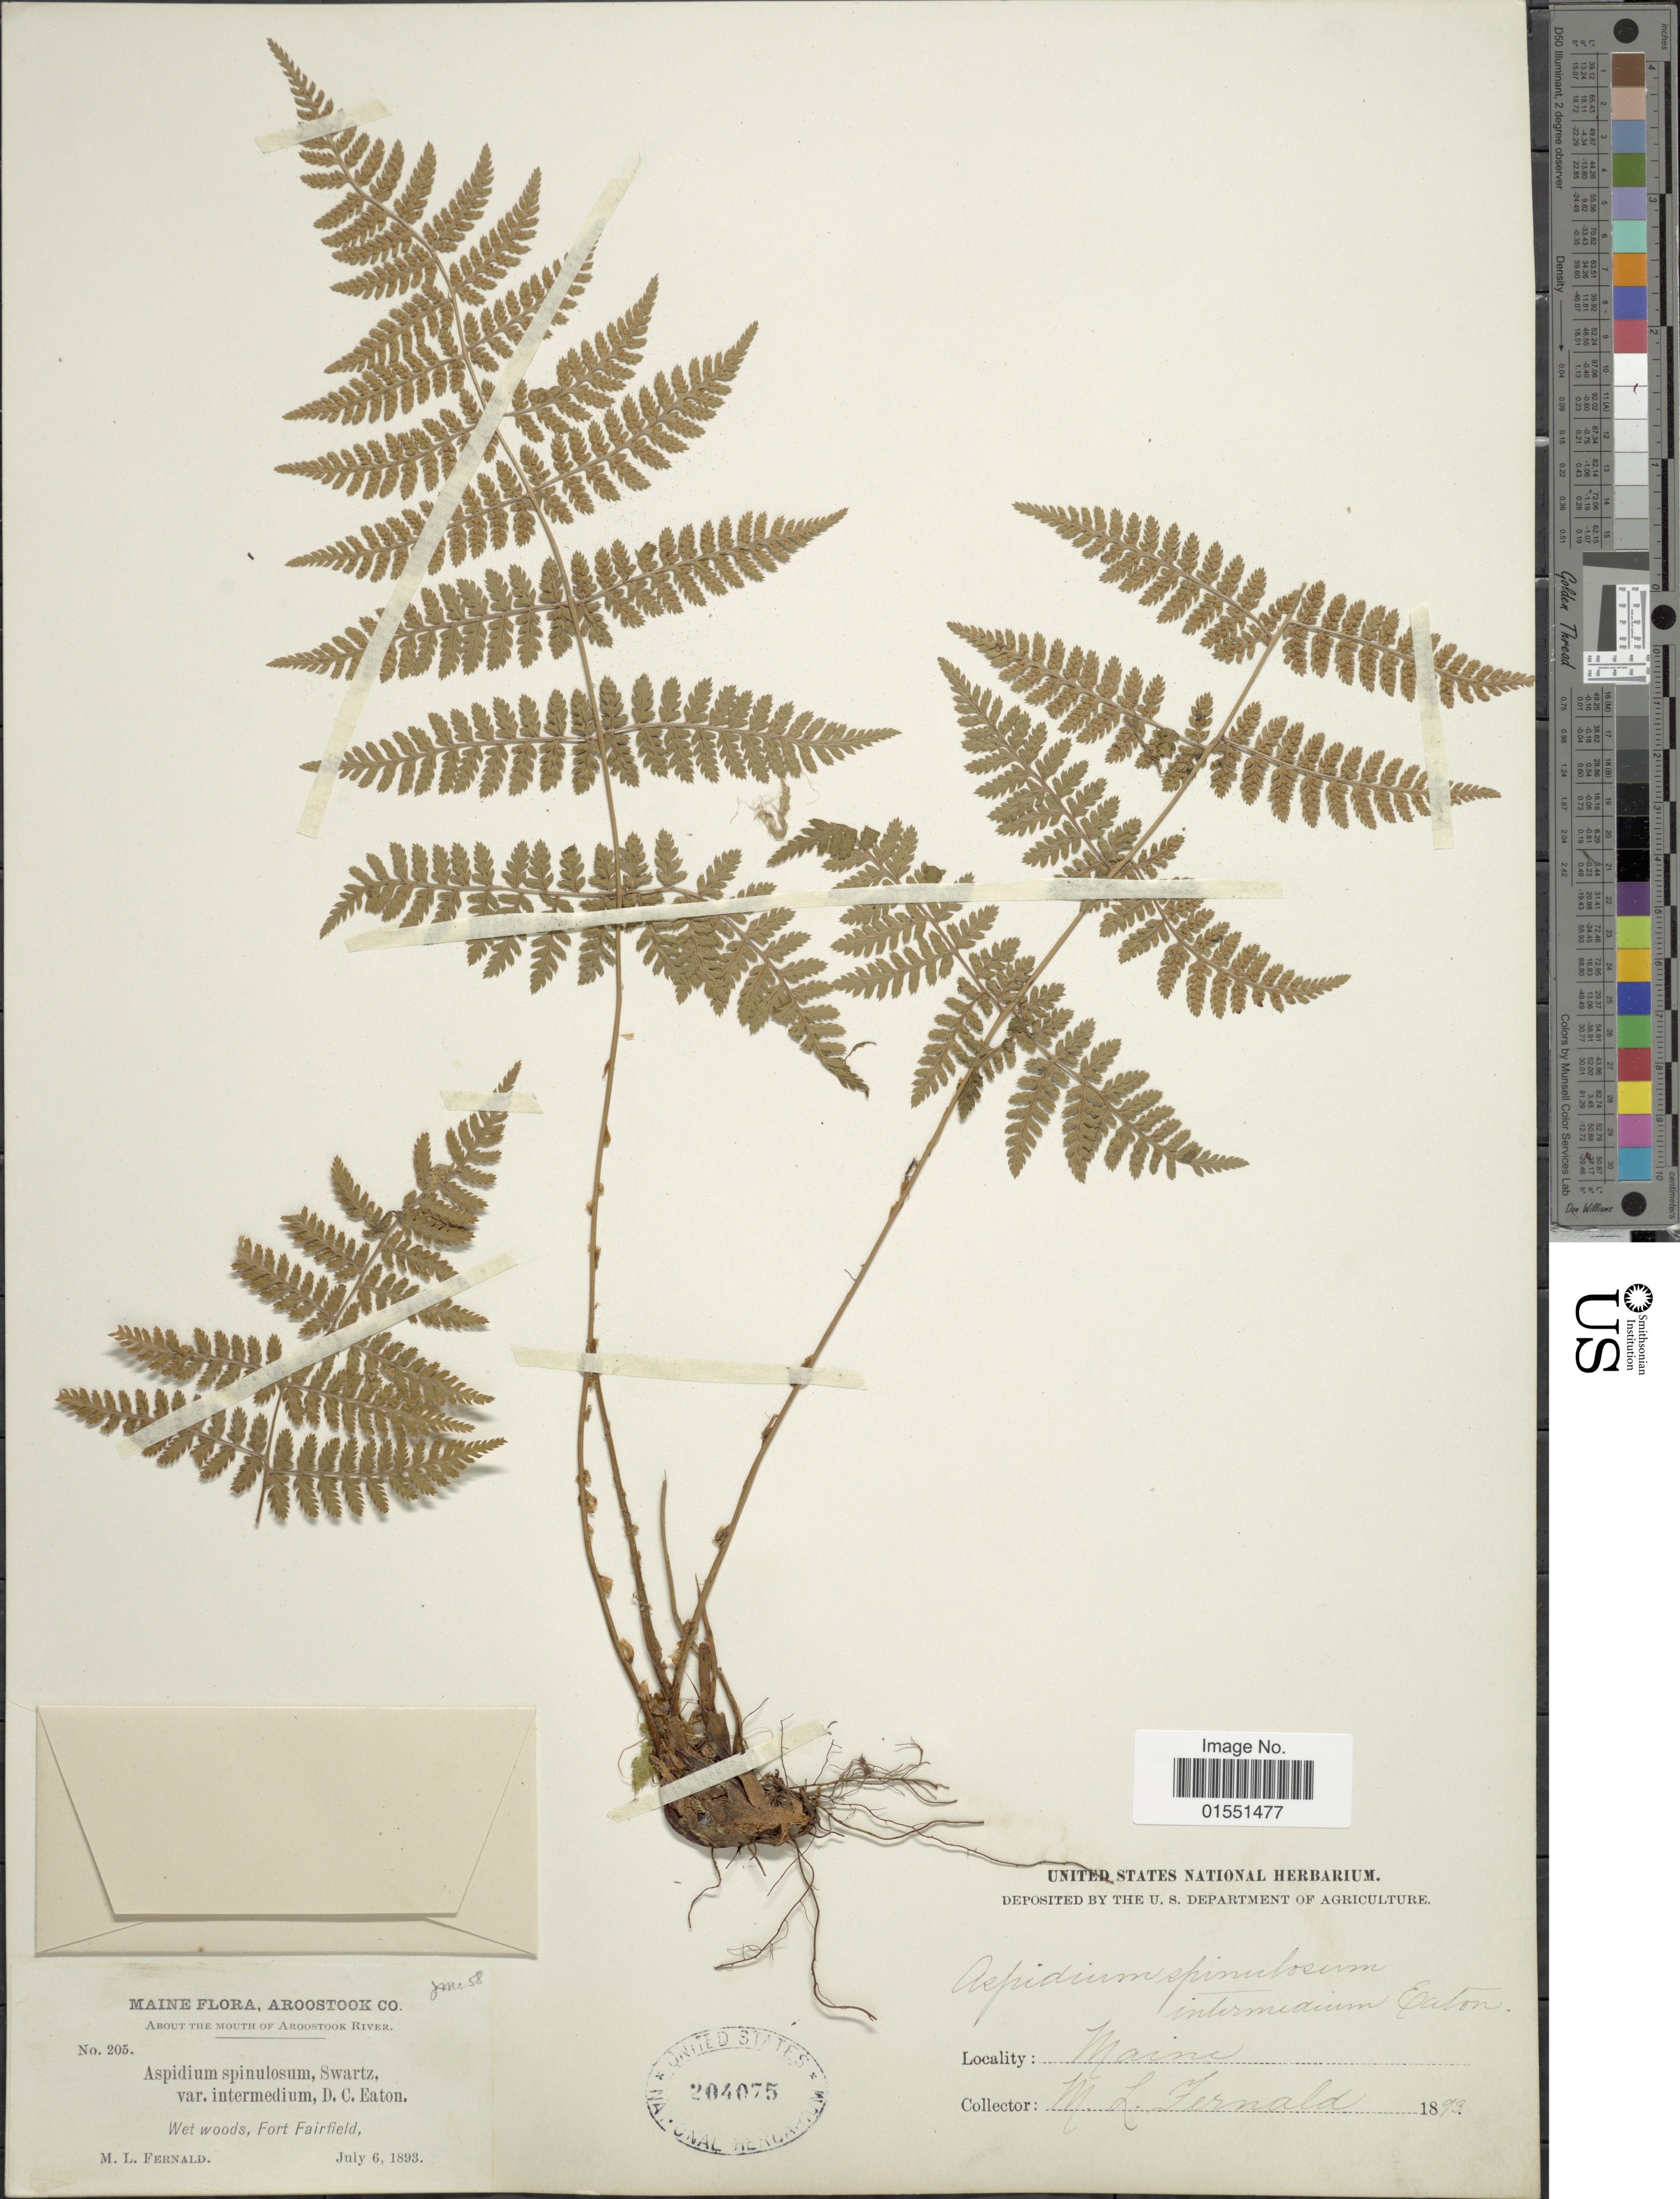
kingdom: Plantae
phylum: Tracheophyta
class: Polypodiopsida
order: Polypodiales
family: Dryopteridaceae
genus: Dryopteris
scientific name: Dryopteris intermedia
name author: (Muhl.) A. Gray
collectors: M. L. Fernald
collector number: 205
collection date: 1893-07-06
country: United States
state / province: Maine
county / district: Aroostook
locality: About the mouth of Aroostook River. Fort Fairfield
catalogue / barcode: US 204075